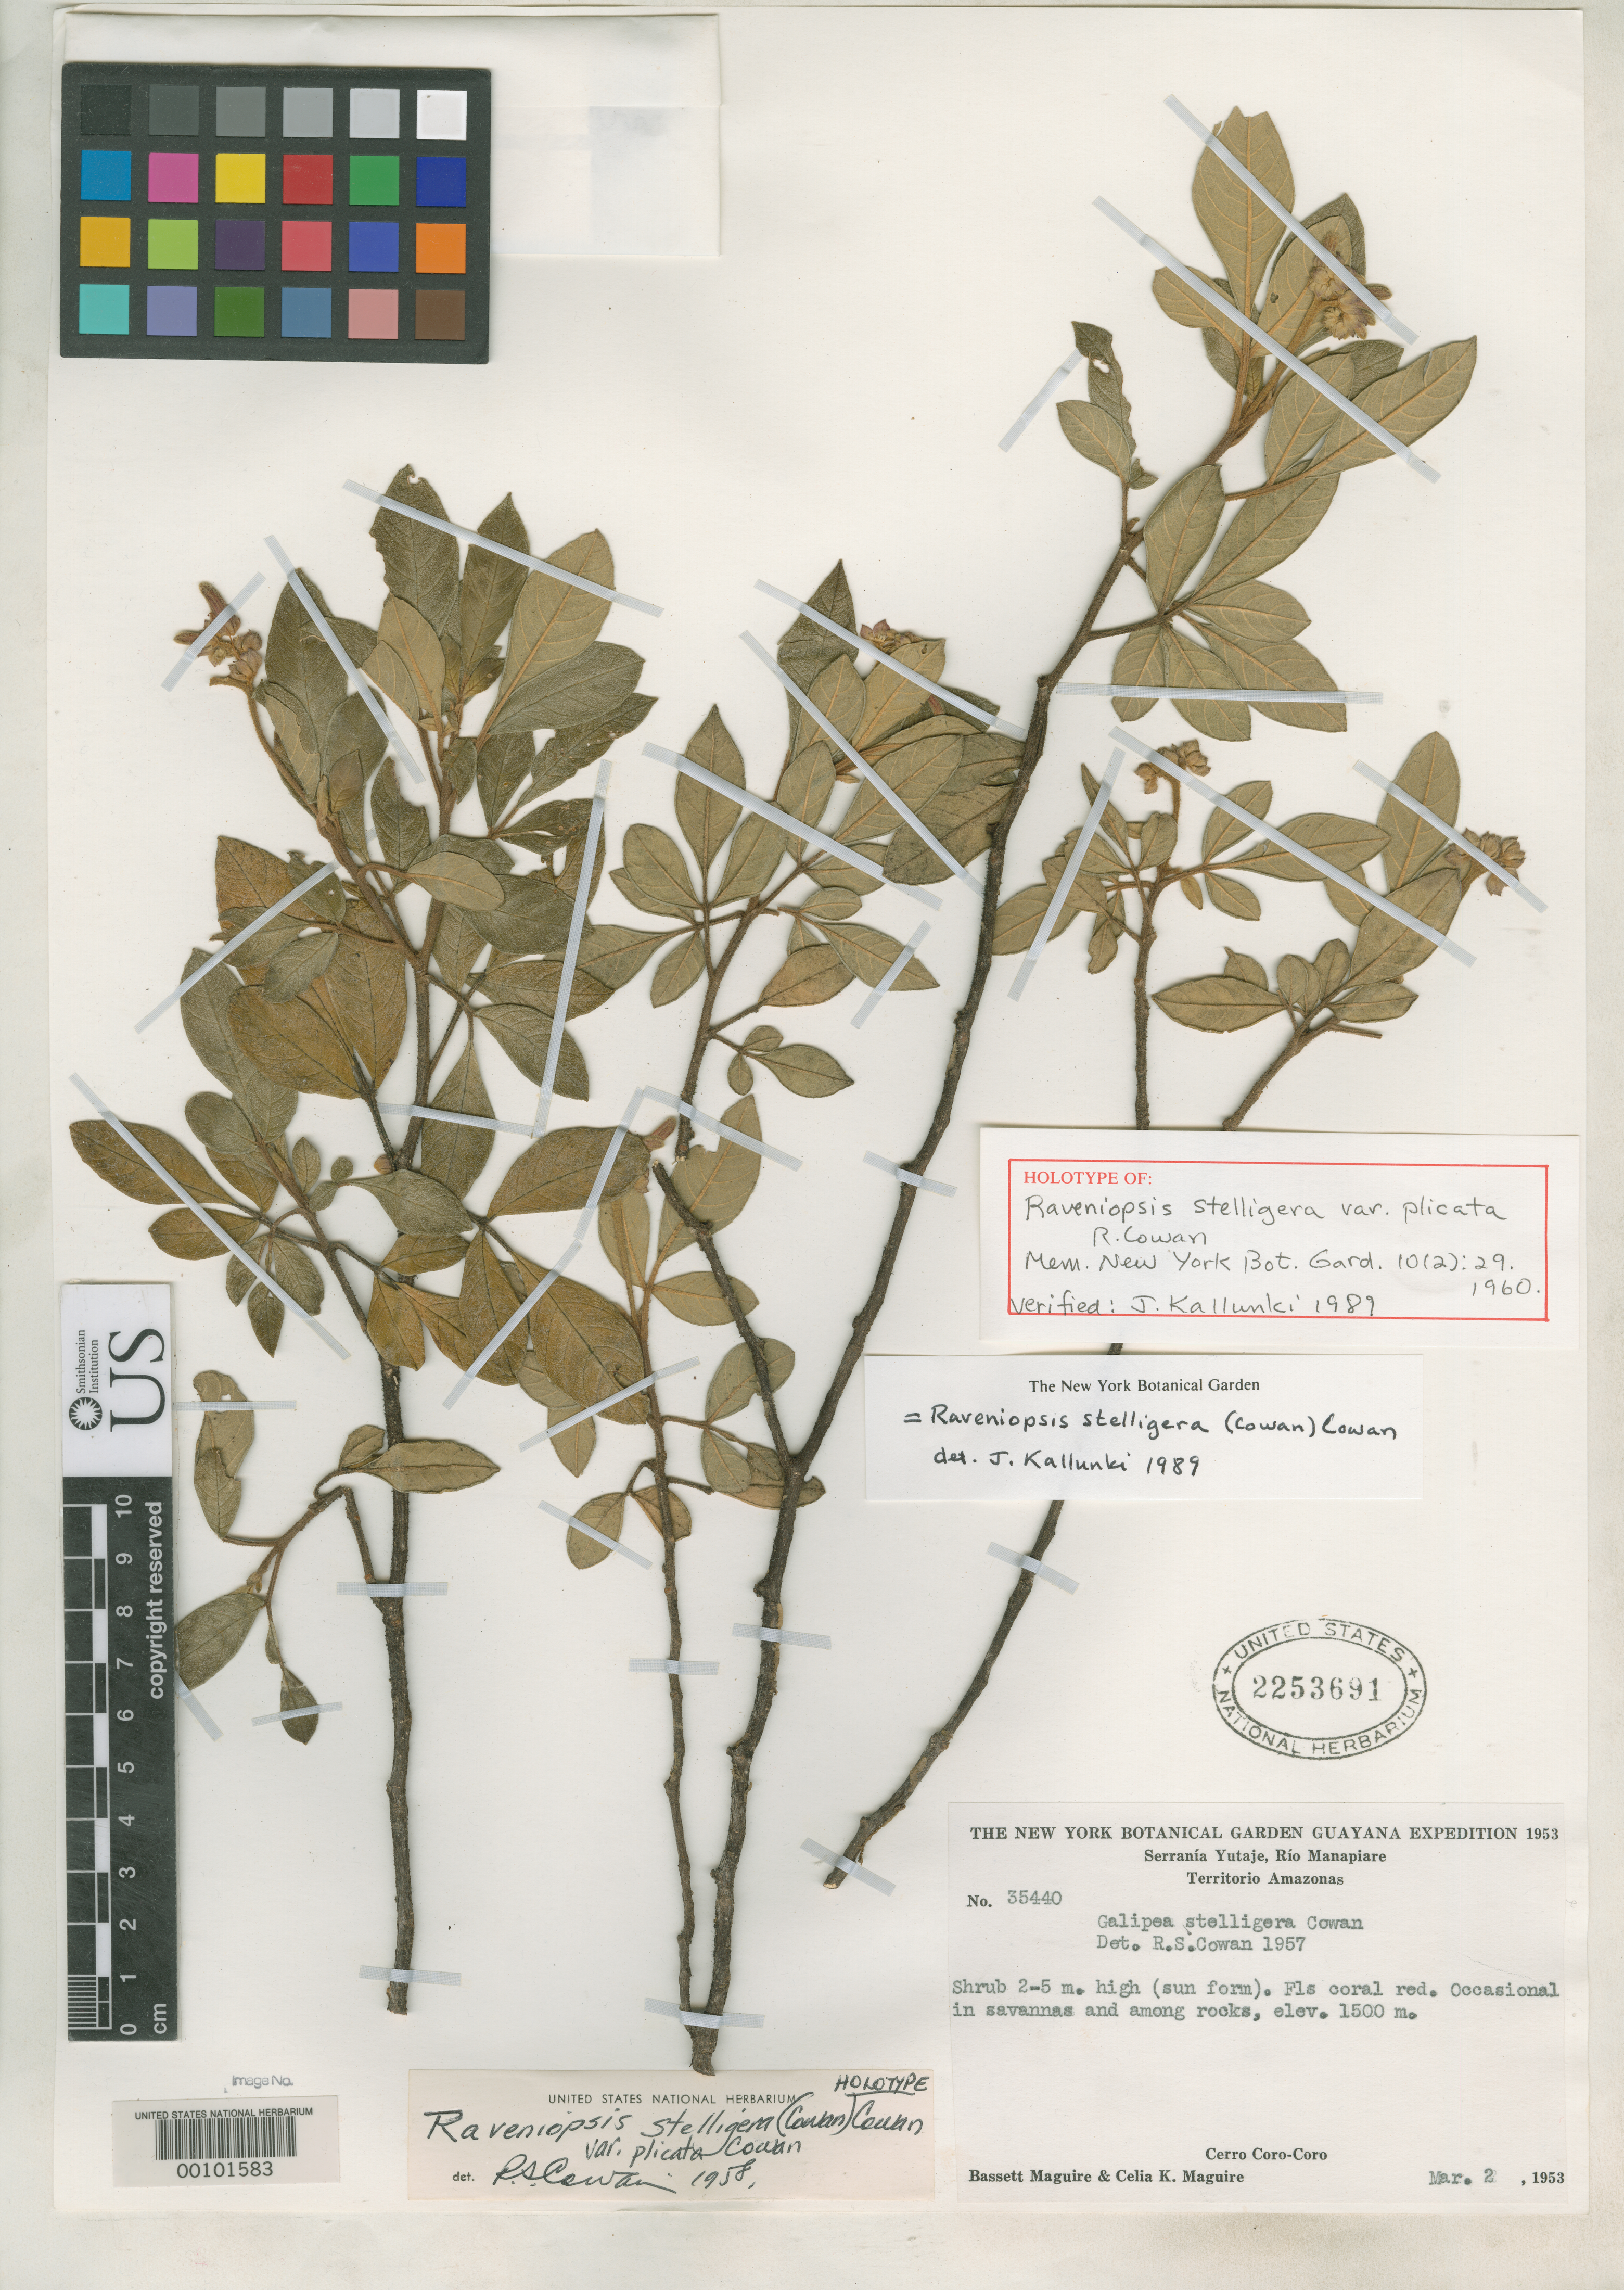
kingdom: Plantae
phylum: Tracheophyta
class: Magnoliopsida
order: Sapindales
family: Rutaceae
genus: Raveniopsis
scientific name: Raveniopsis stelligera var. plicata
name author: R.S. Cowan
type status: Holotype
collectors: B. Maguire & C. K. Maguire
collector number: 35440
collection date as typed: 02 Mar 1953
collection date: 1953-03-02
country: Venezuela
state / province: Amazonas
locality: Serrania Yutaje, Rio Manapiare.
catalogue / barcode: US 2253691